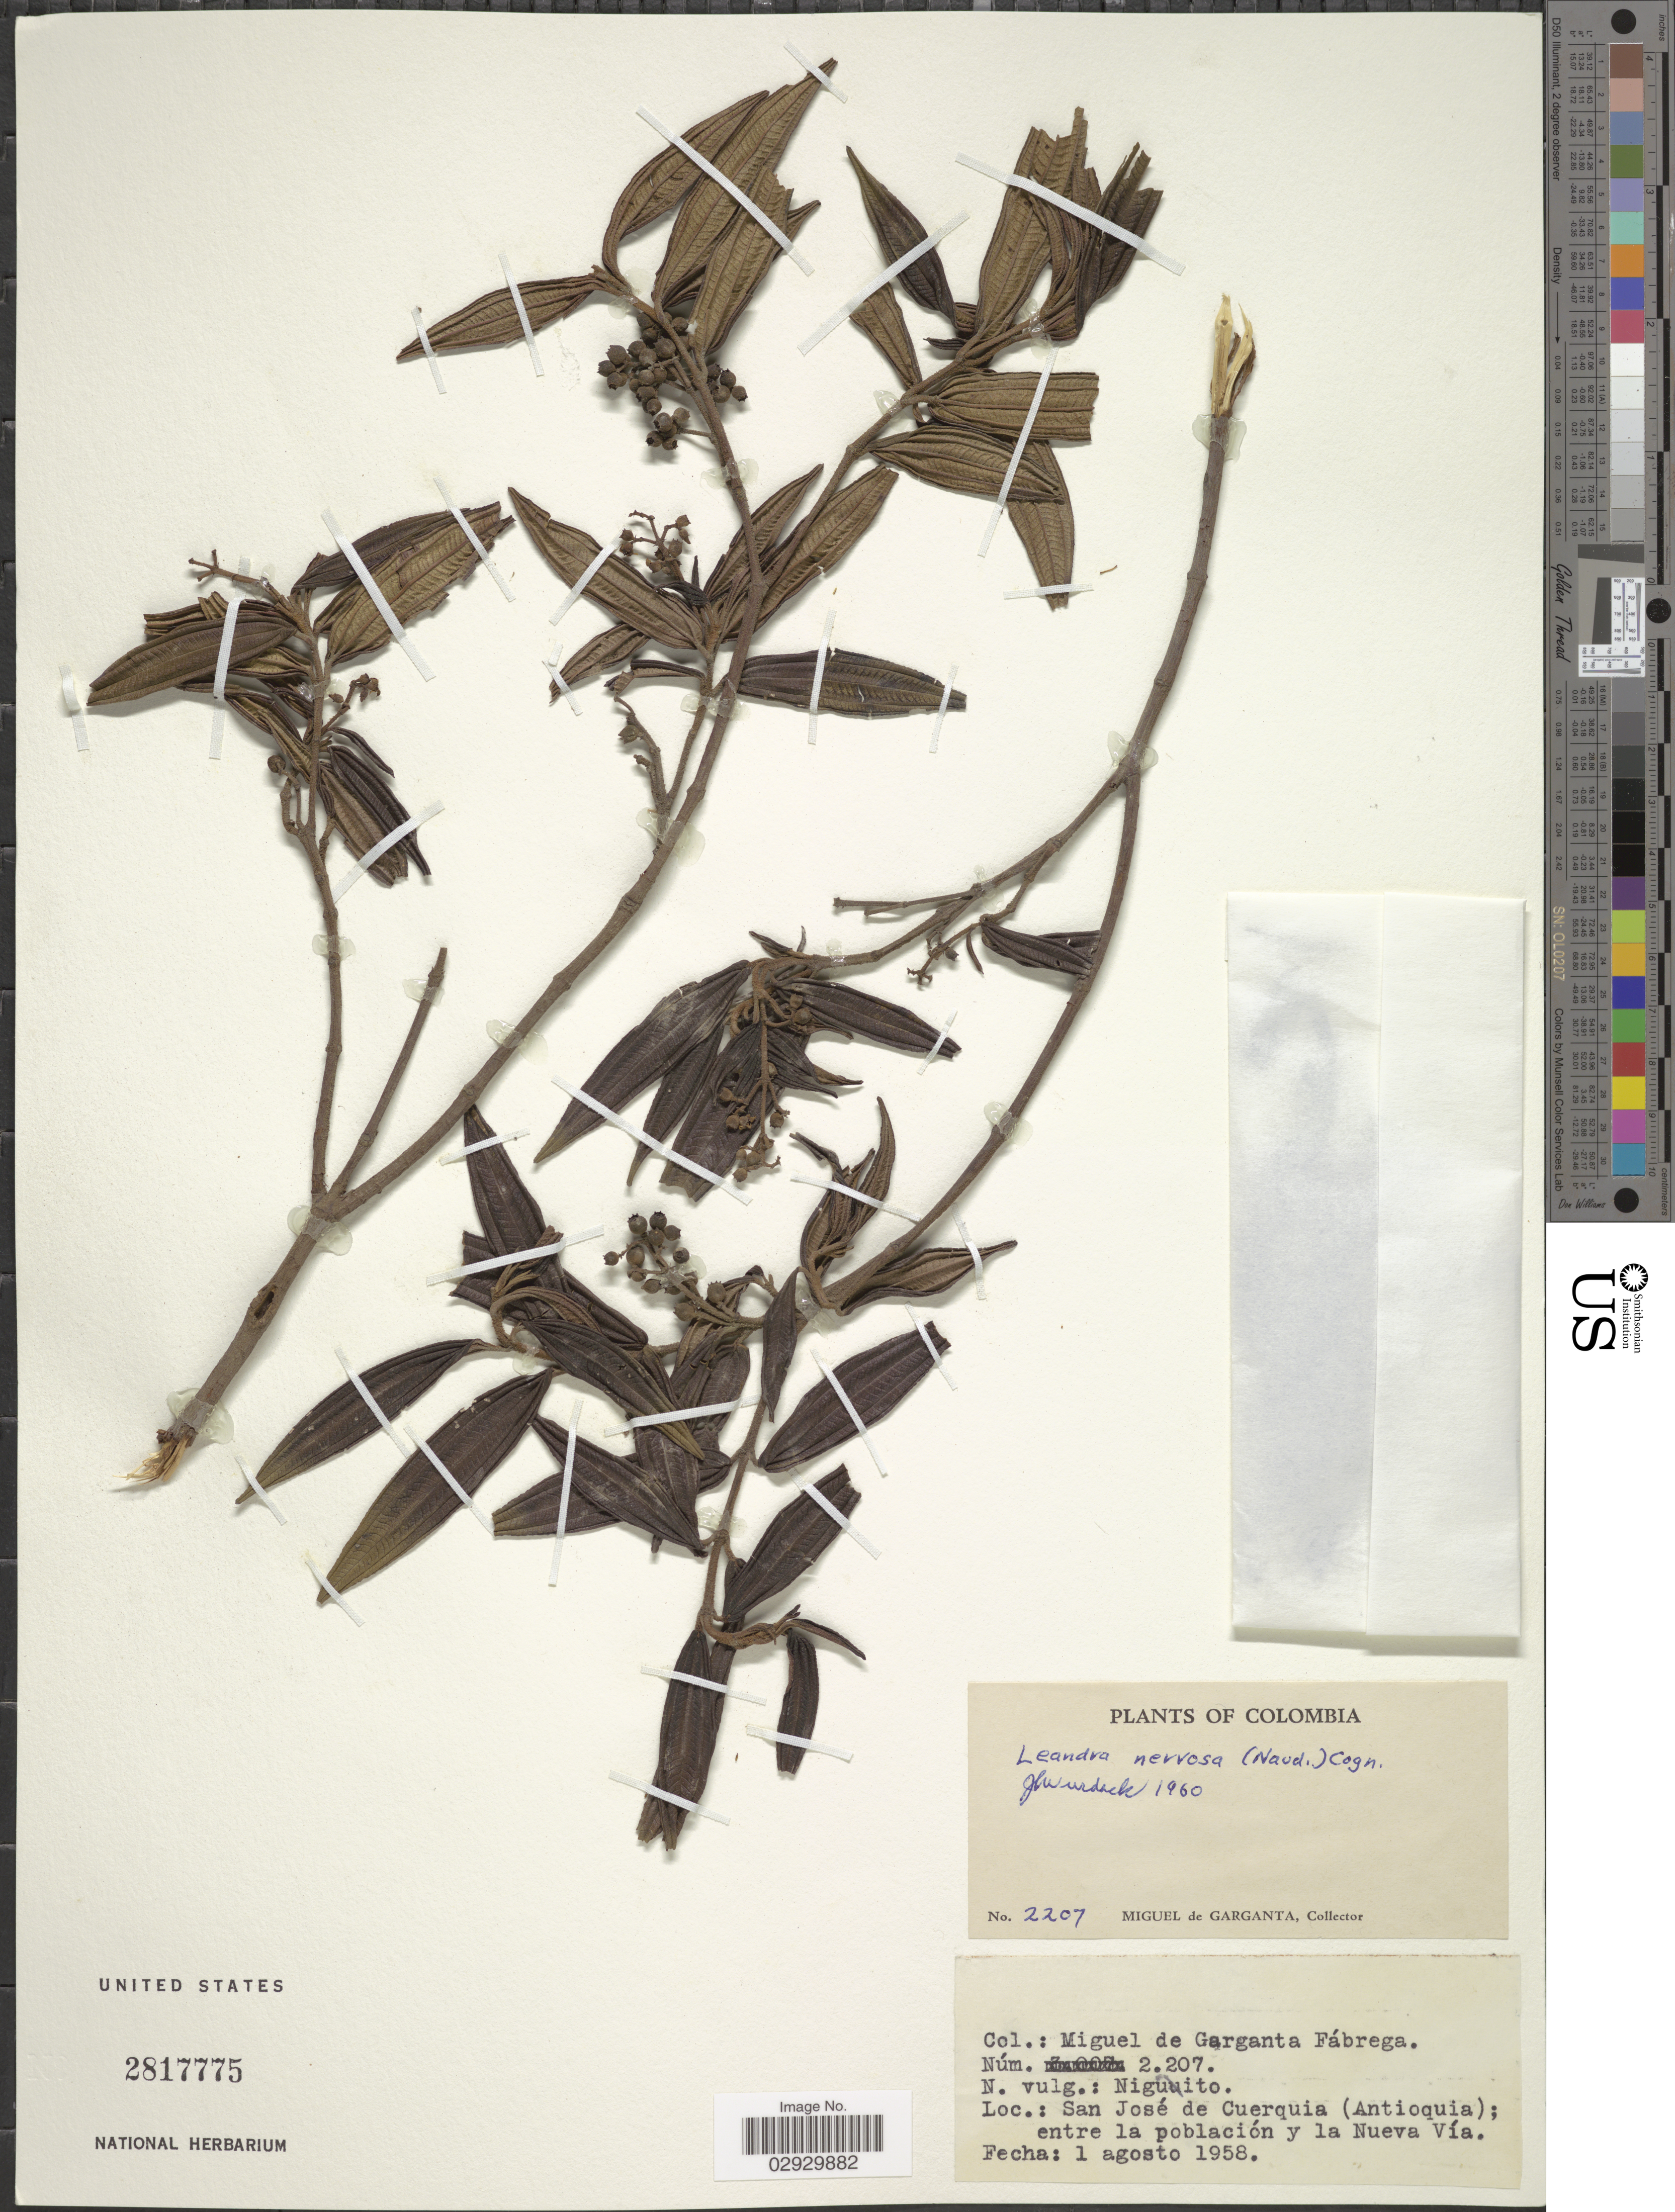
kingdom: Plantae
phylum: Tracheophyta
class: Magnoliopsida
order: Myrtales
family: Melastomataceae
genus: Leandra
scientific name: Leandra nervosa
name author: (Naudin) Cogn.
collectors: M. Garganta-Fábrega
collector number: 2207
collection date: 1958-08-01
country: Colombia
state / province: Antioquia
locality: San José de Cuerquia, entre la población y la Nueva Vía.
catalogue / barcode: US 2817775